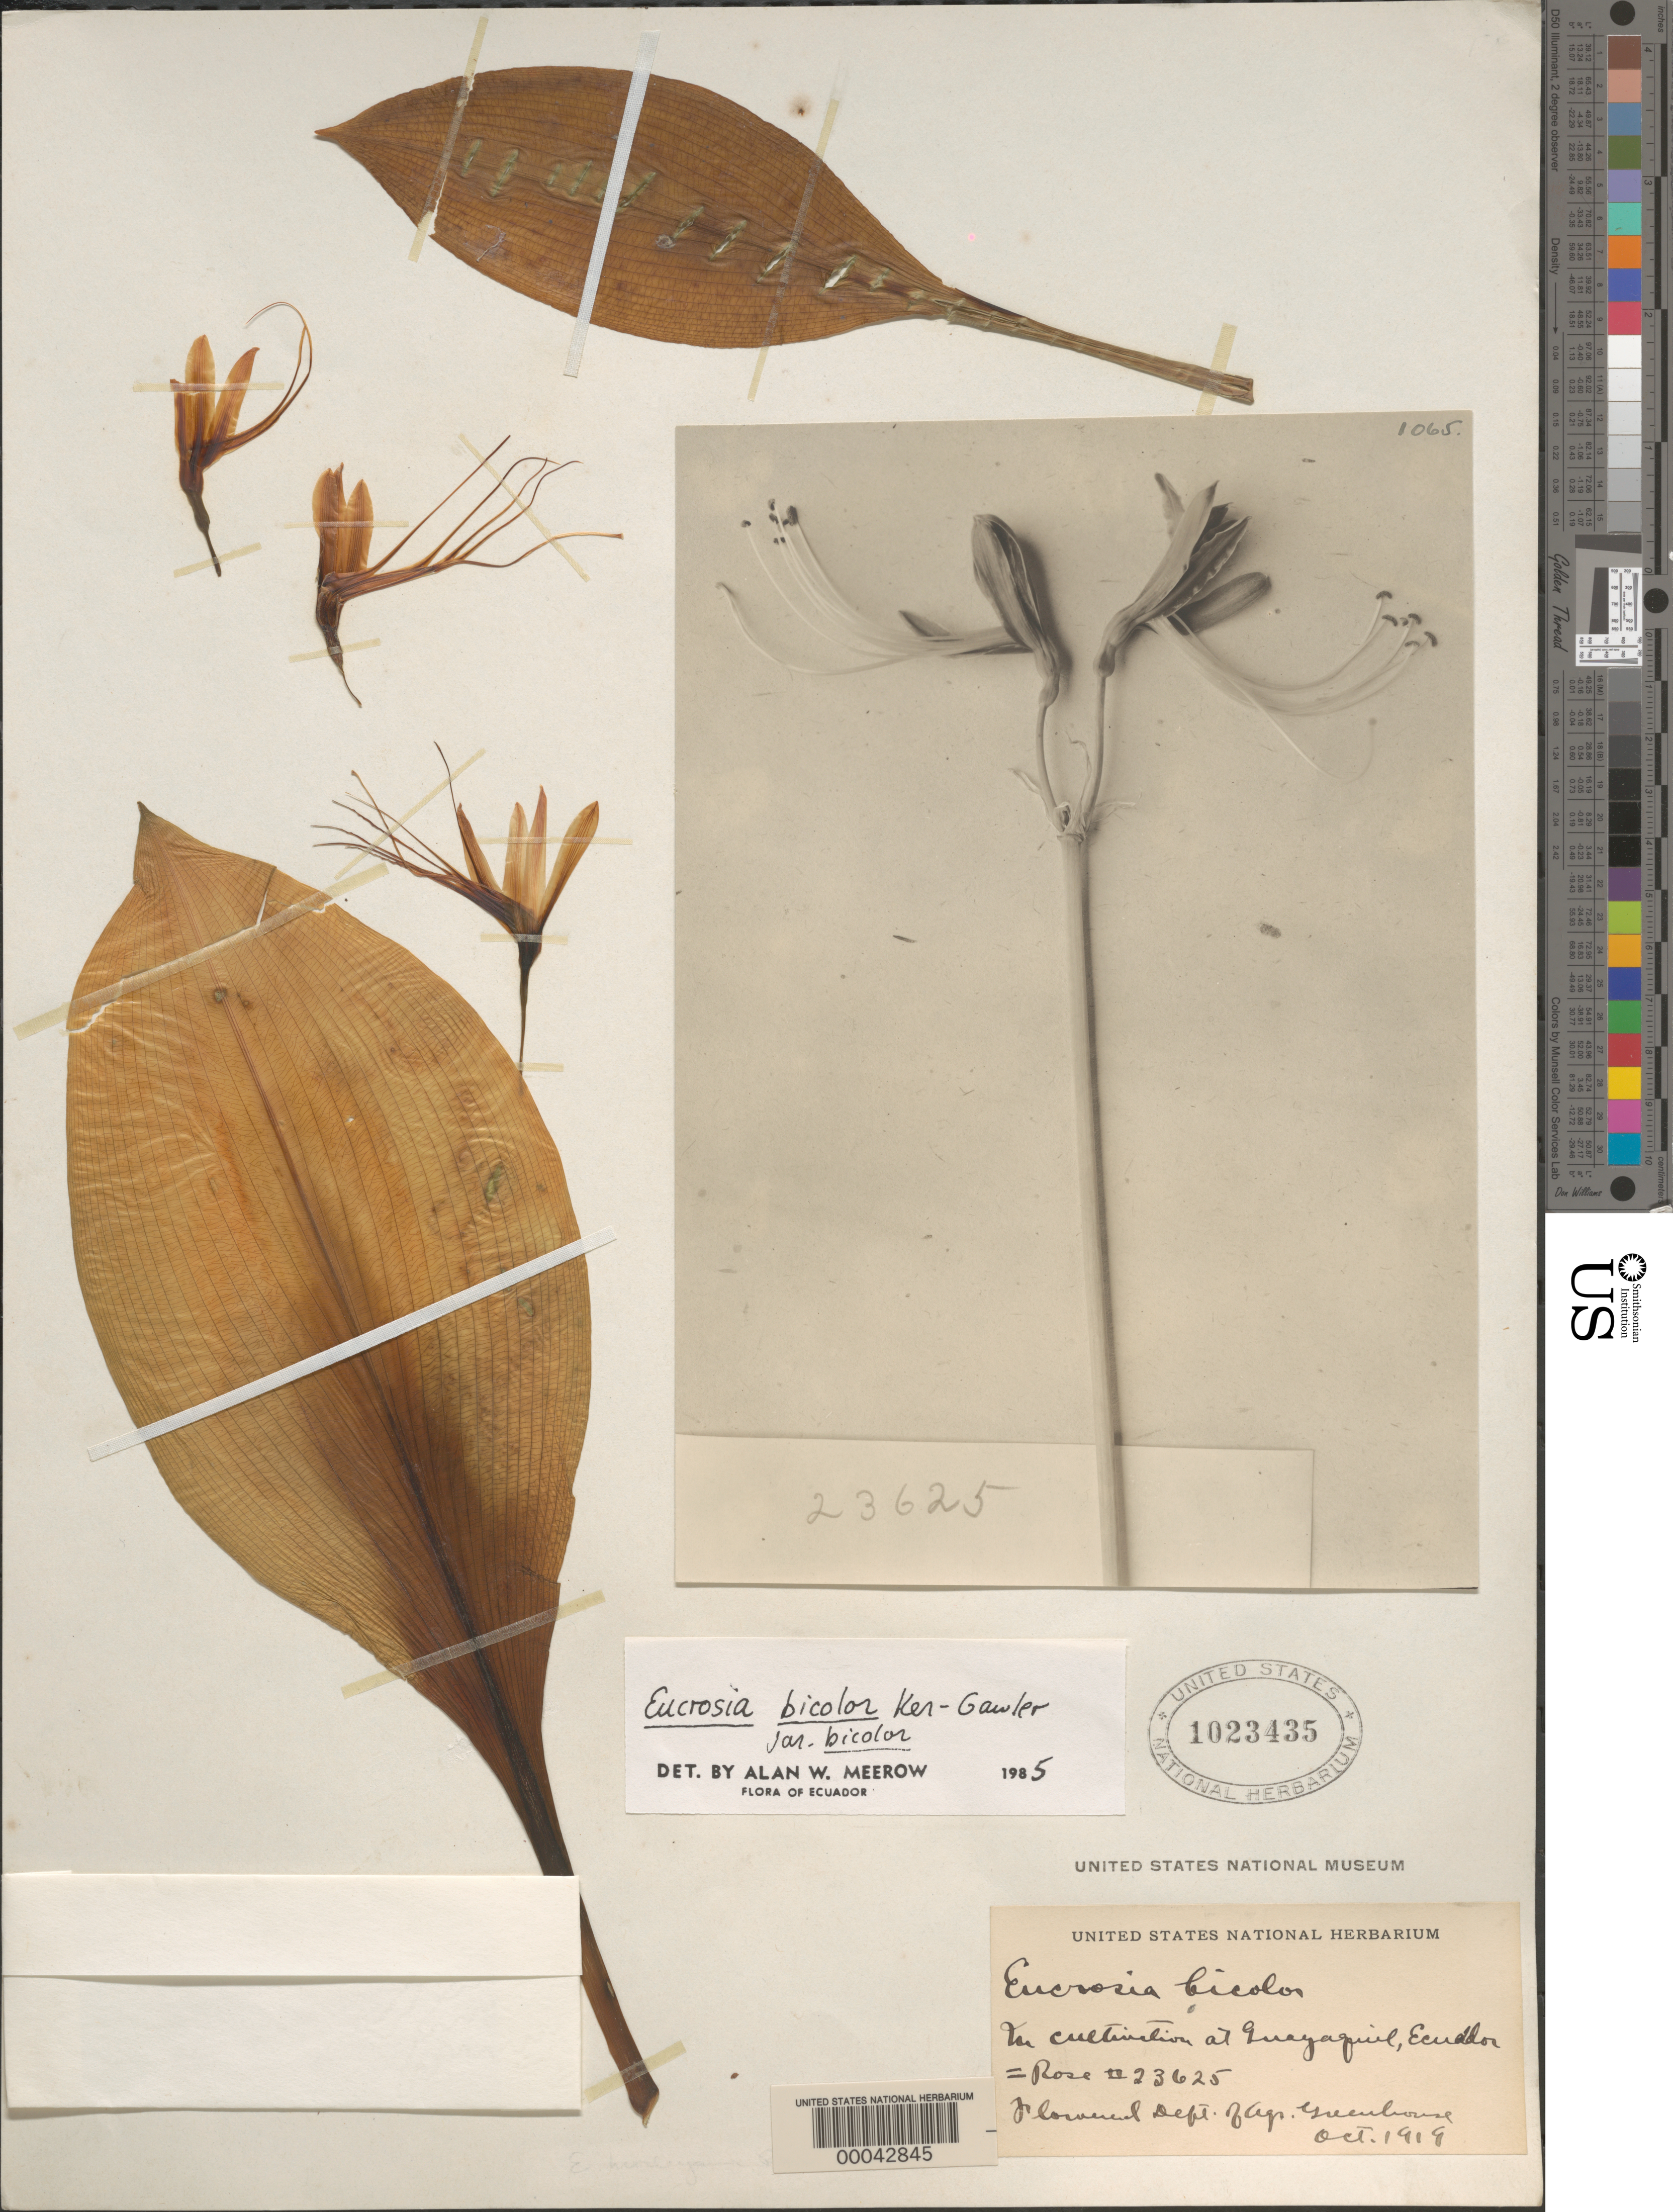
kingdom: Plantae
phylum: Tracheophyta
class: Liliopsida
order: Asparagales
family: Amaryllidaceae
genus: Eucrosia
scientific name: Eucrosia bicolor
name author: Ker Gawl.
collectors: J. N. Rose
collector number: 23625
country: Ecuador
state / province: Guayas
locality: Guayaquil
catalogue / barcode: US 1023435